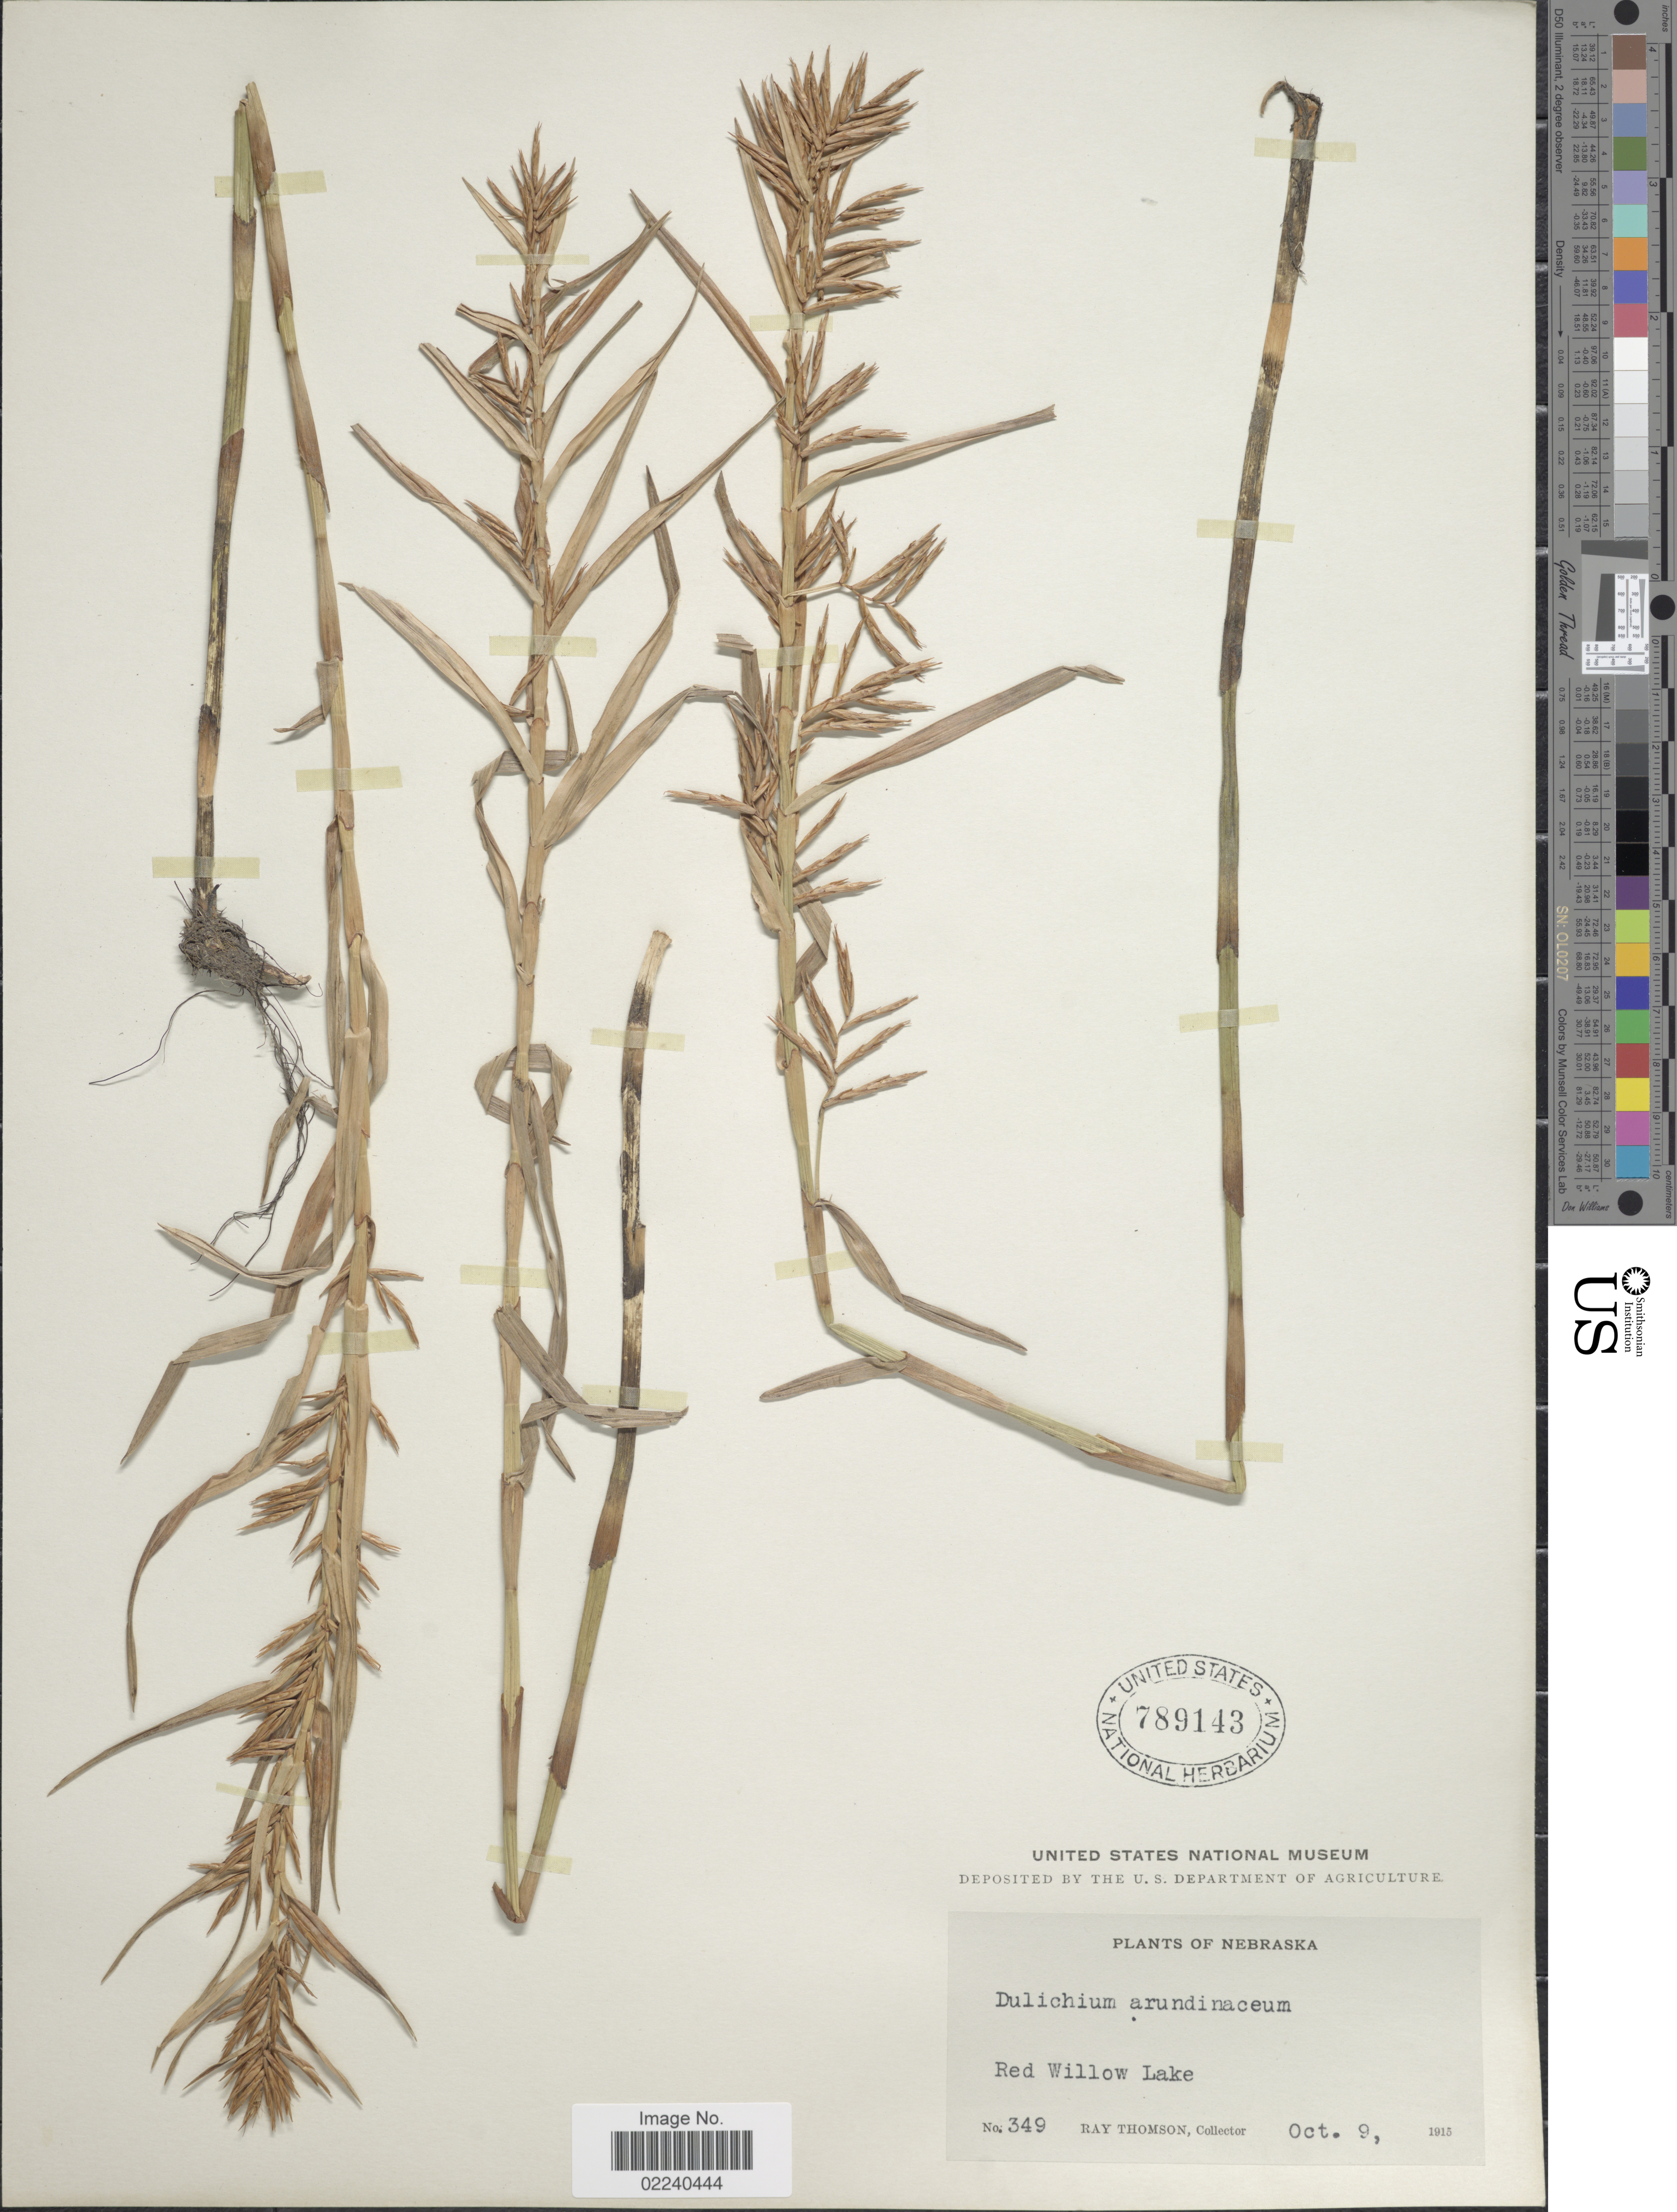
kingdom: Plantae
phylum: Tracheophyta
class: Liliopsida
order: Poales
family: Cyperaceae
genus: Dulichium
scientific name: Dulichium arundinaceum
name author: (L.) Britton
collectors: R. Thomson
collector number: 349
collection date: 1915-10-09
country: United States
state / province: Nebraska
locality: Red Willow Lake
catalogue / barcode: US 789143